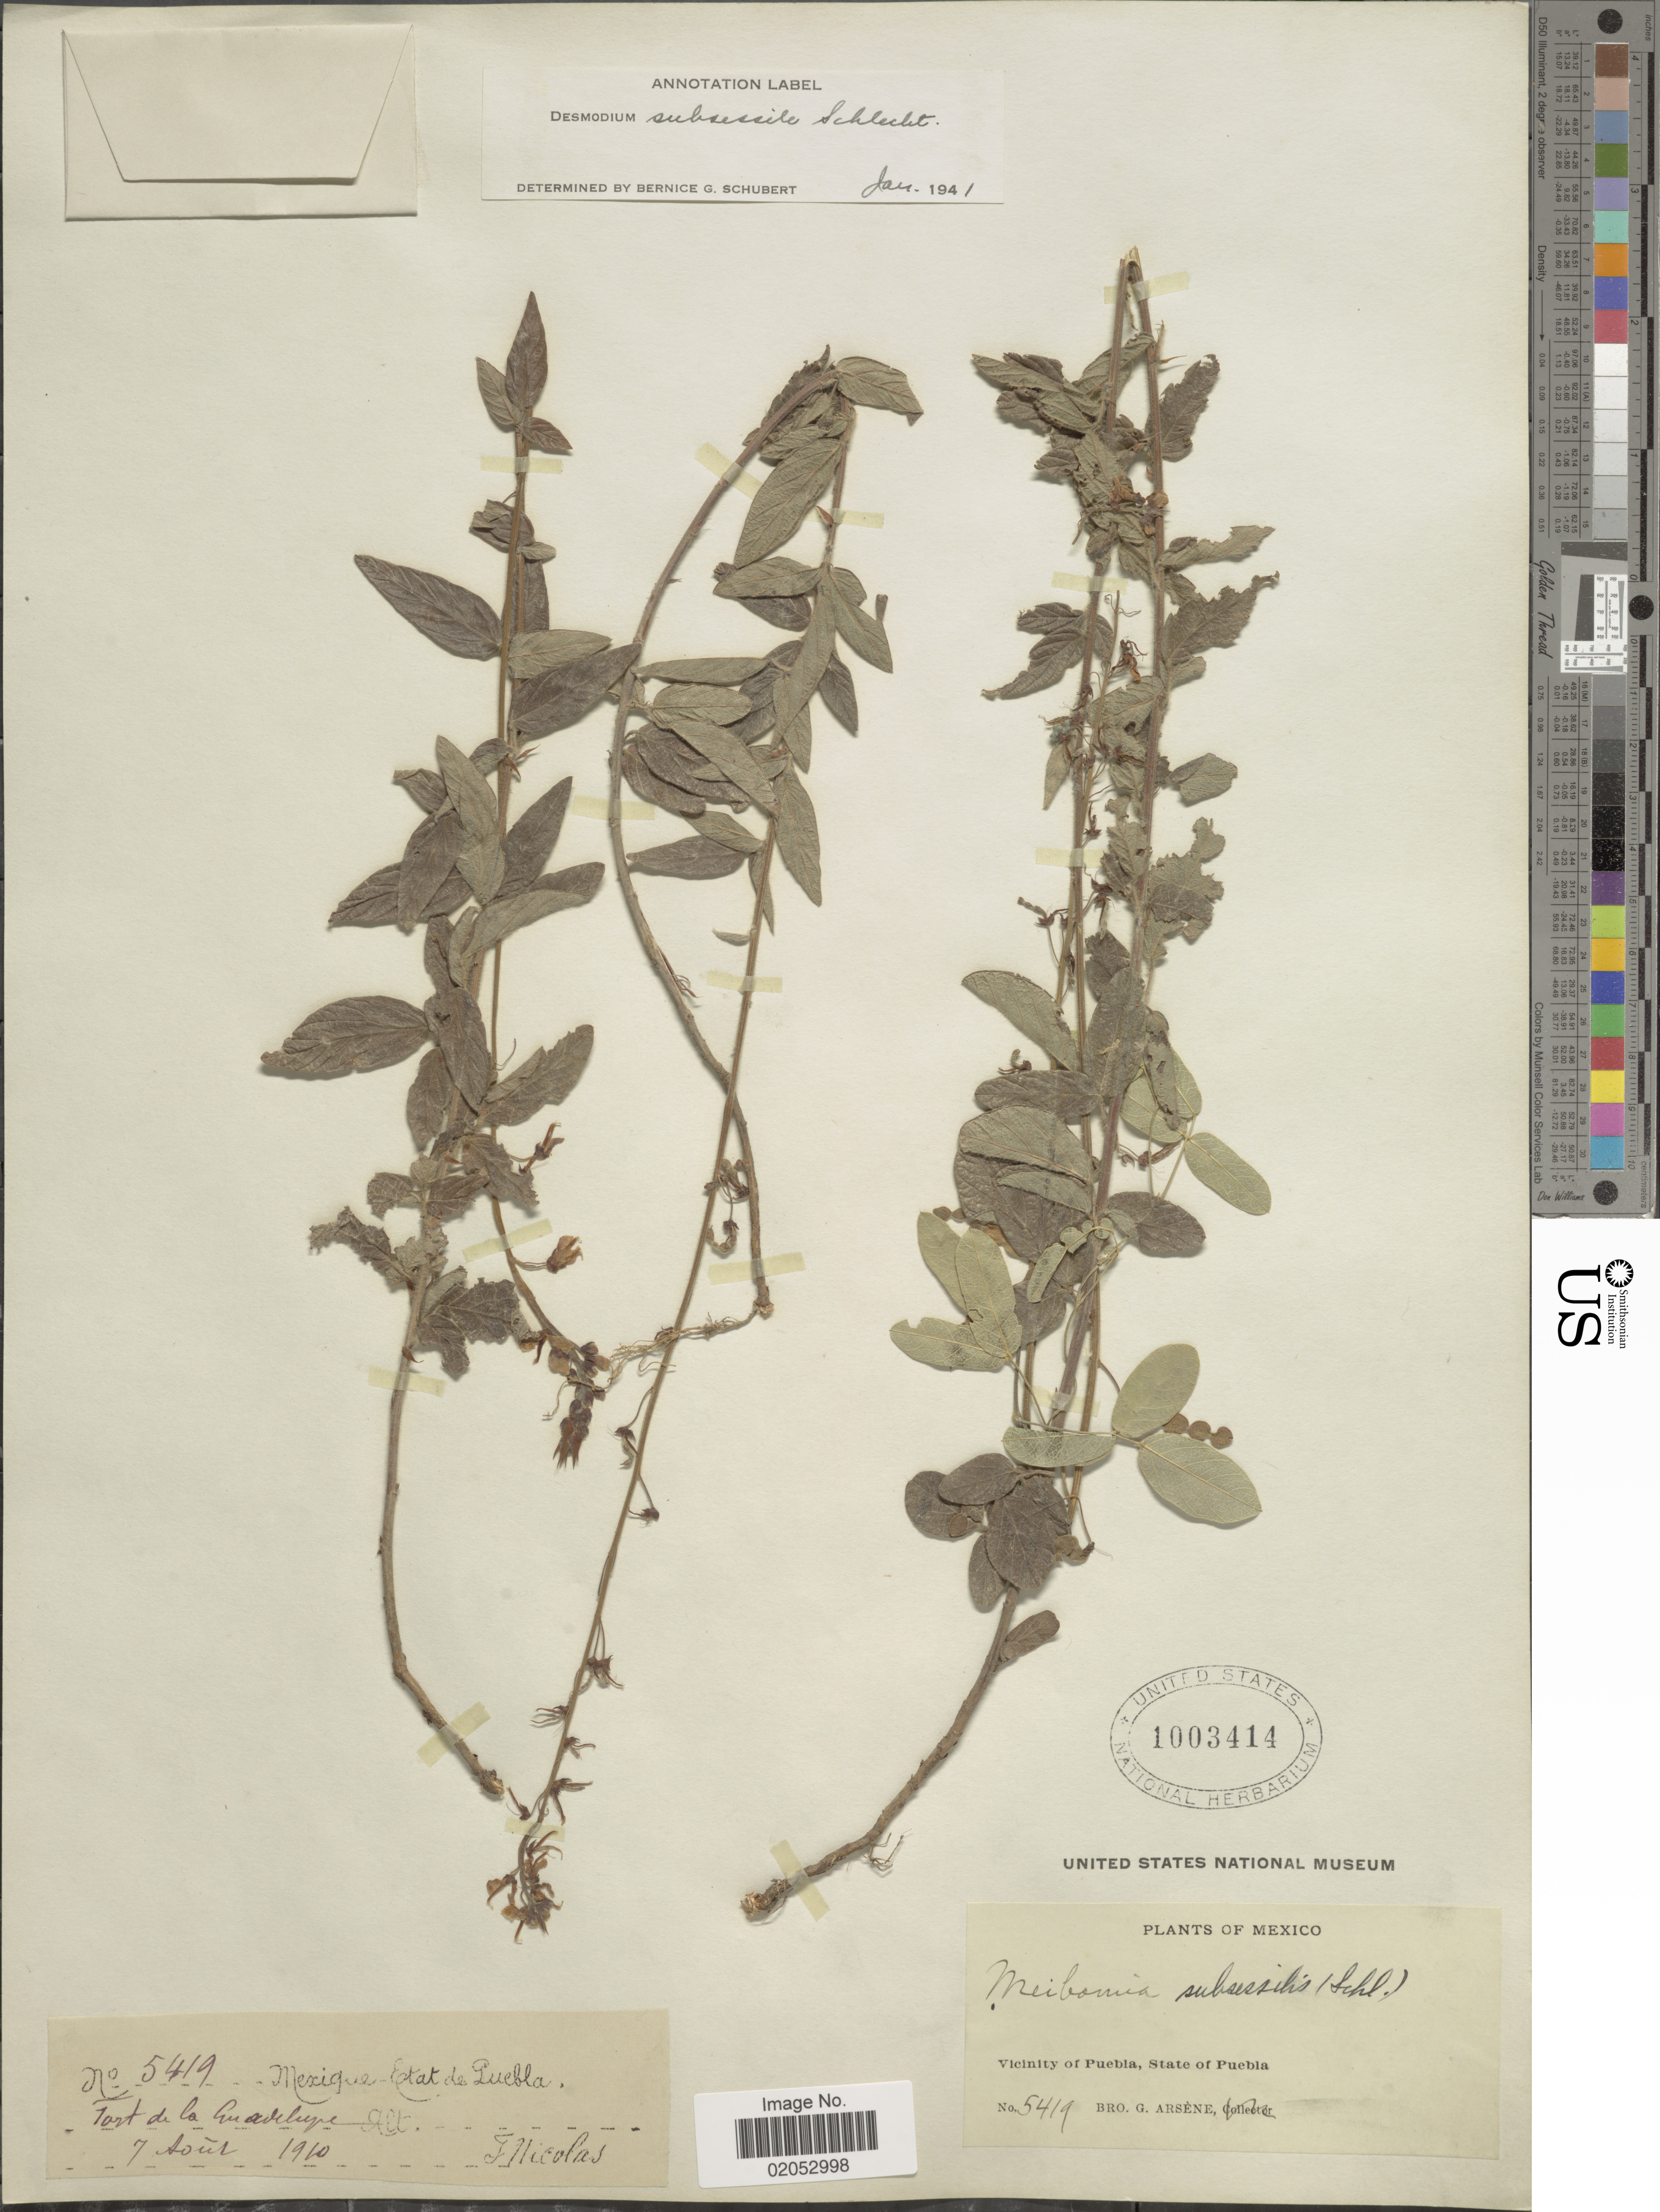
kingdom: Plantae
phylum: Tracheophyta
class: Magnoliopsida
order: Fabales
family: Fabaceae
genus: Desmodium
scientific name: Desmodium subsessile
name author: Seaton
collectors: Bro. G. Arsène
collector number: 5419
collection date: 1910-08-07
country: Mexico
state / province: Puebla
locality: Vicinity of Puebla, State of Puebla. Mexique. Etat de Puebla. Fort de la Guadelupe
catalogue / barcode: US 1003414